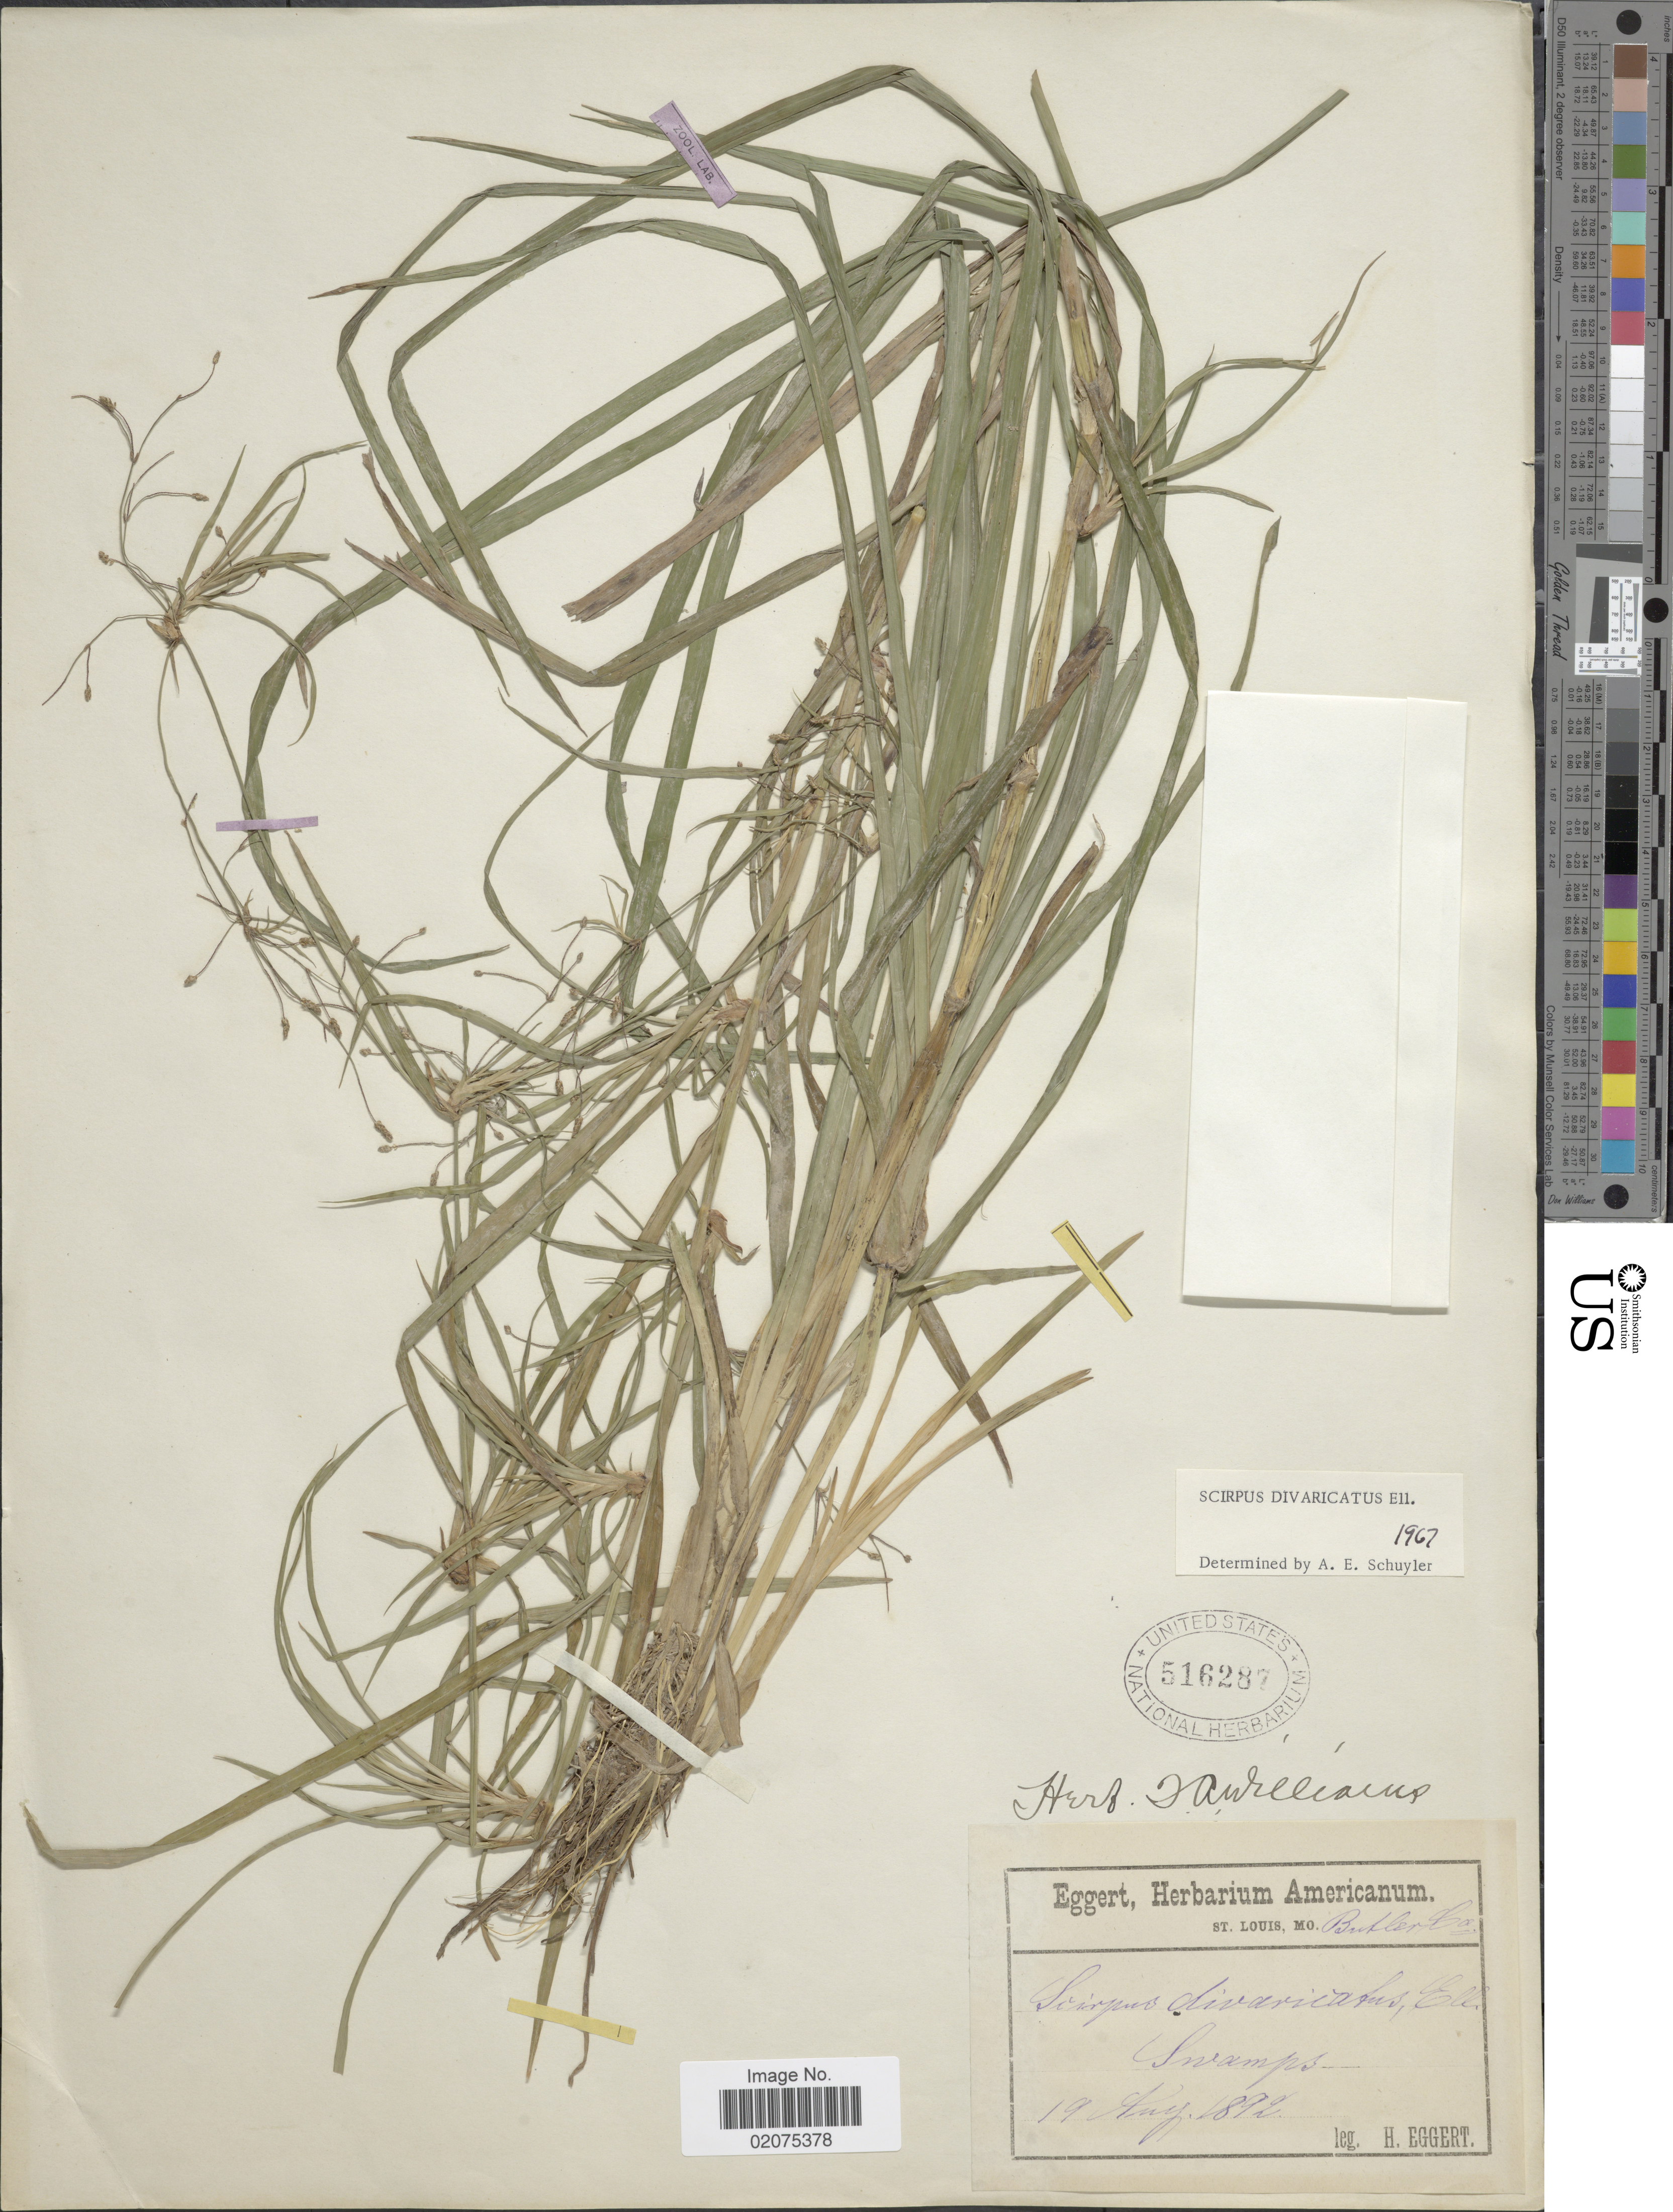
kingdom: Plantae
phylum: Tracheophyta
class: Liliopsida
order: Poales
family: Cyperaceae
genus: Scirpus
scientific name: Scirpus divaricatus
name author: Elliott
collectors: H. Eggert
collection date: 1892-08-19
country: United States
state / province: Missouri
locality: St. louis, Mo., Butler Co. Swamps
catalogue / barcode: US 516287